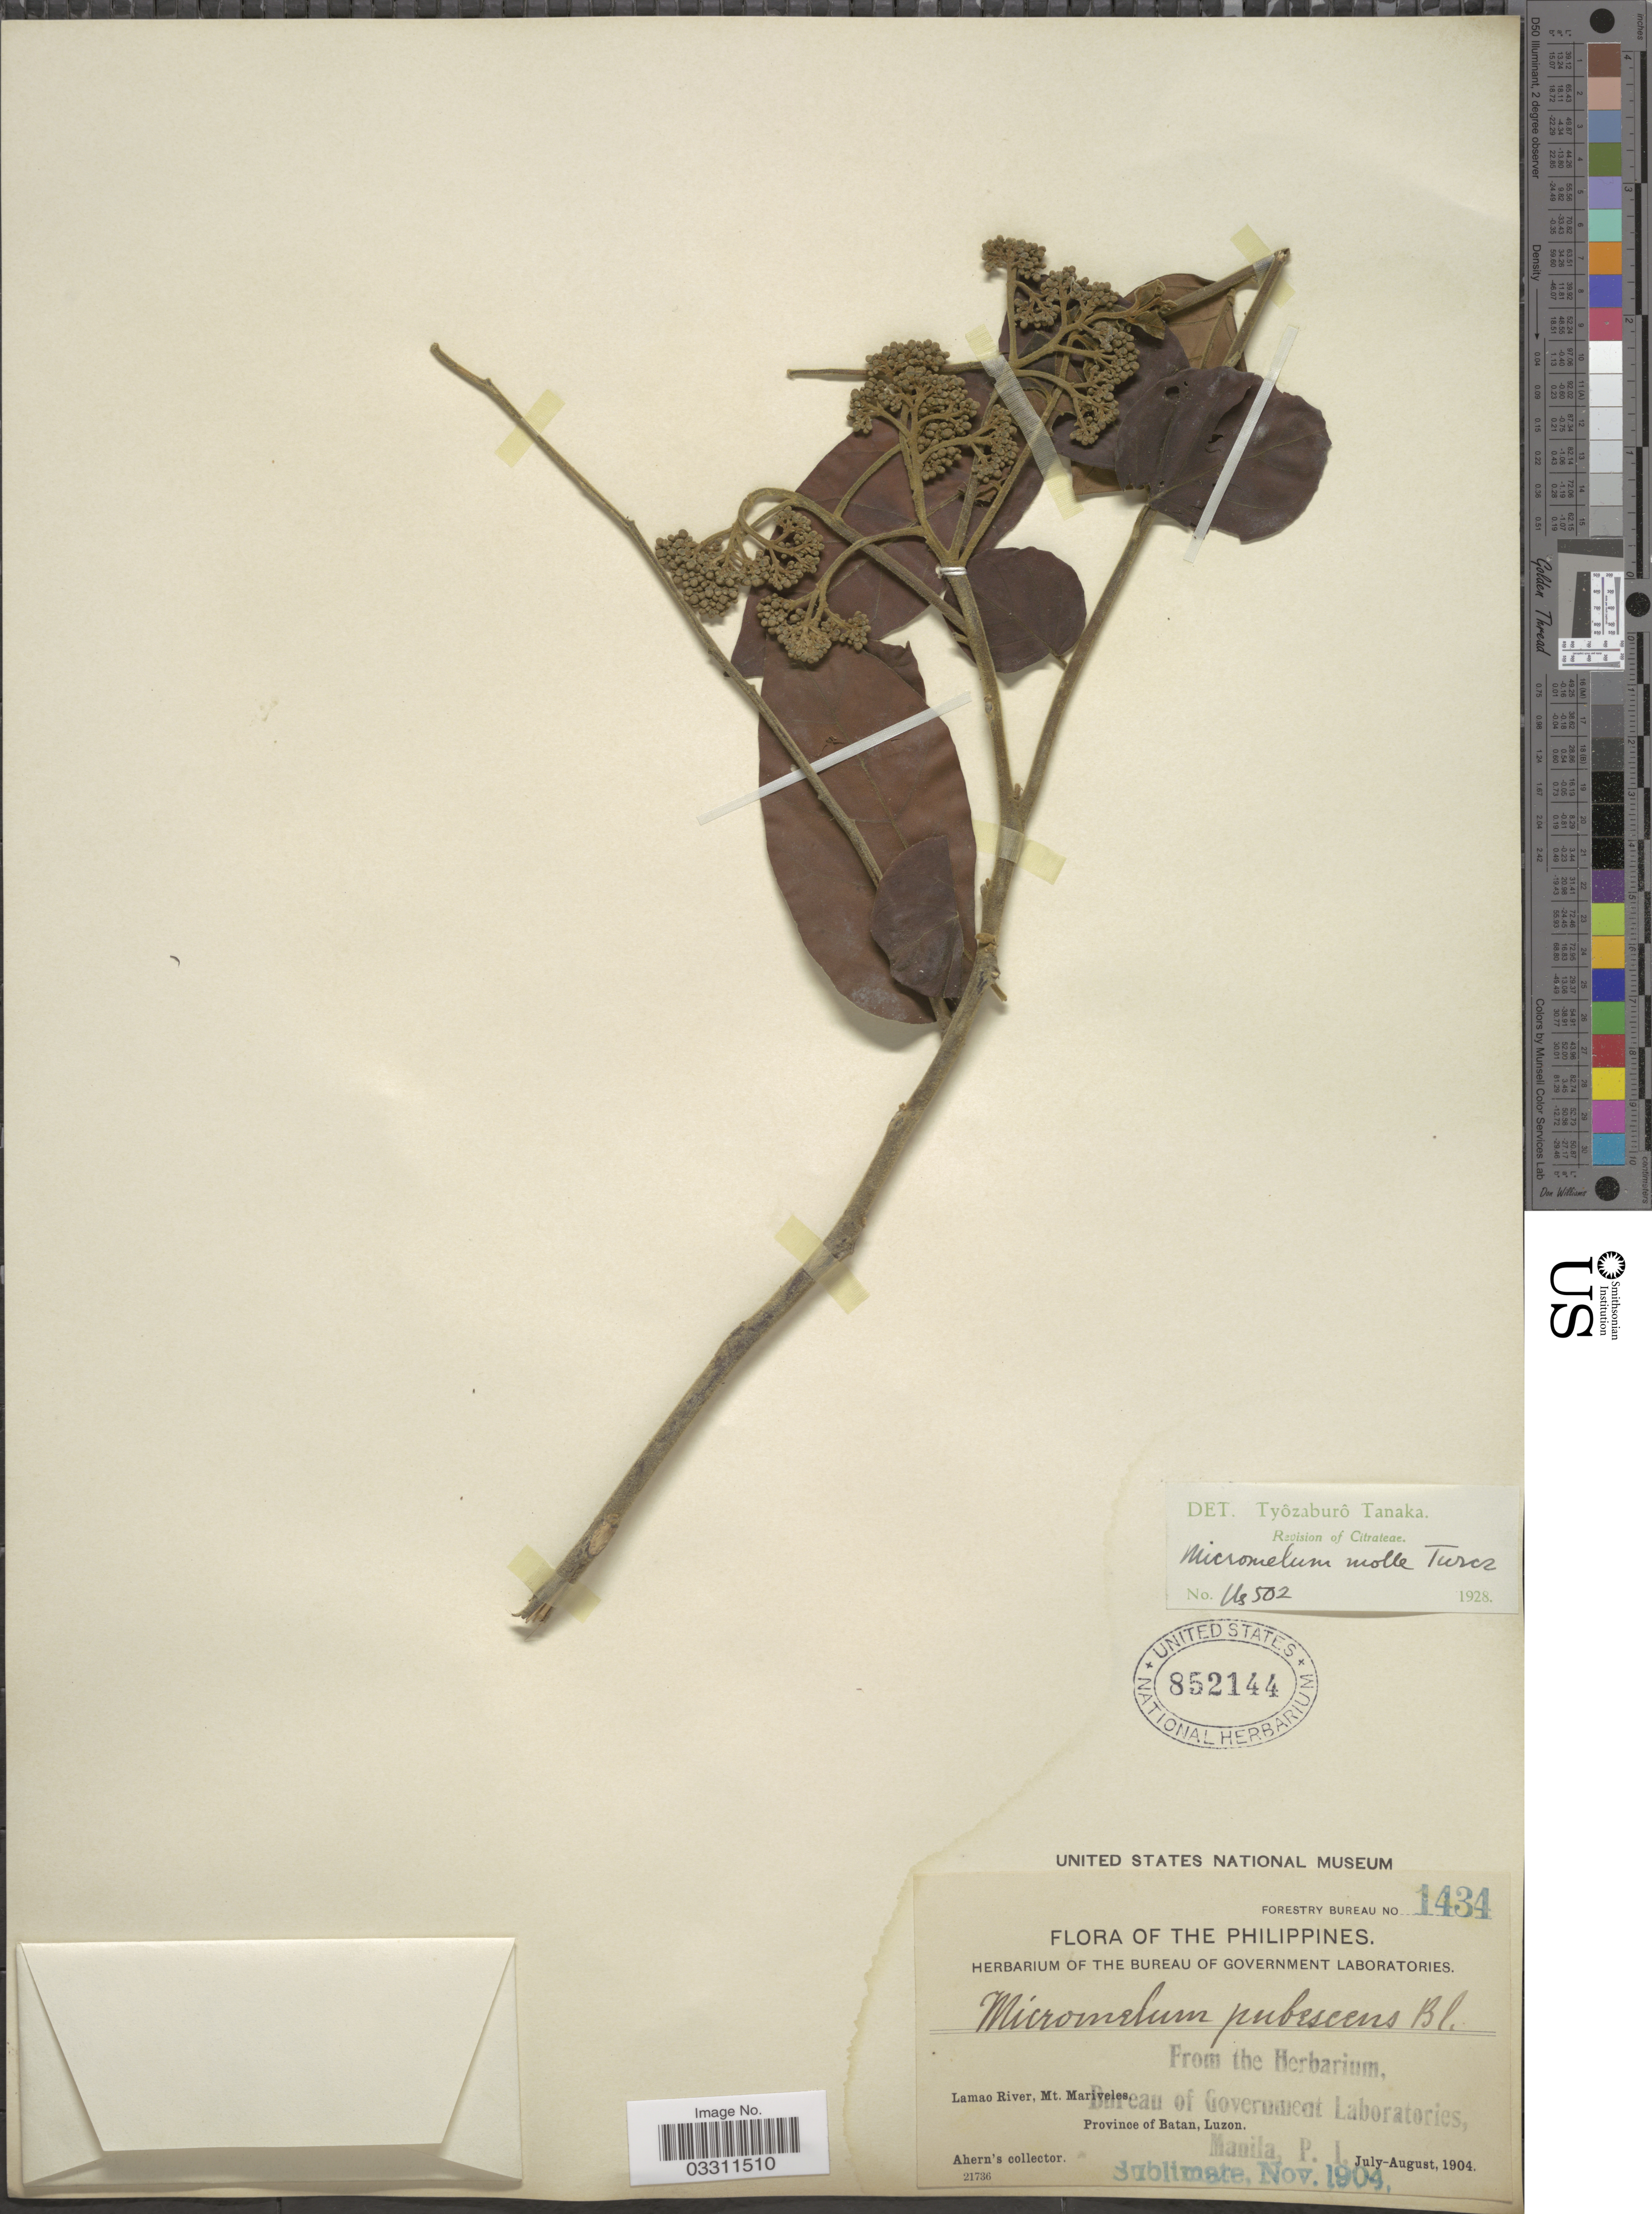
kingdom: Plantae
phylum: Tracheophyta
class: Magnoliopsida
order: Sapindales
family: Rutaceae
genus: Micromelum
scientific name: Micromelum molle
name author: Turcz.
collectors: Ahern's collector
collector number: Forestry Bureau 1434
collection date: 1904-07/1904-08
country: Philippines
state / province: Cagayan Valley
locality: Lamao River, Mt. Mariveles, Province of Batan, Luzon.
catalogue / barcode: US 852144